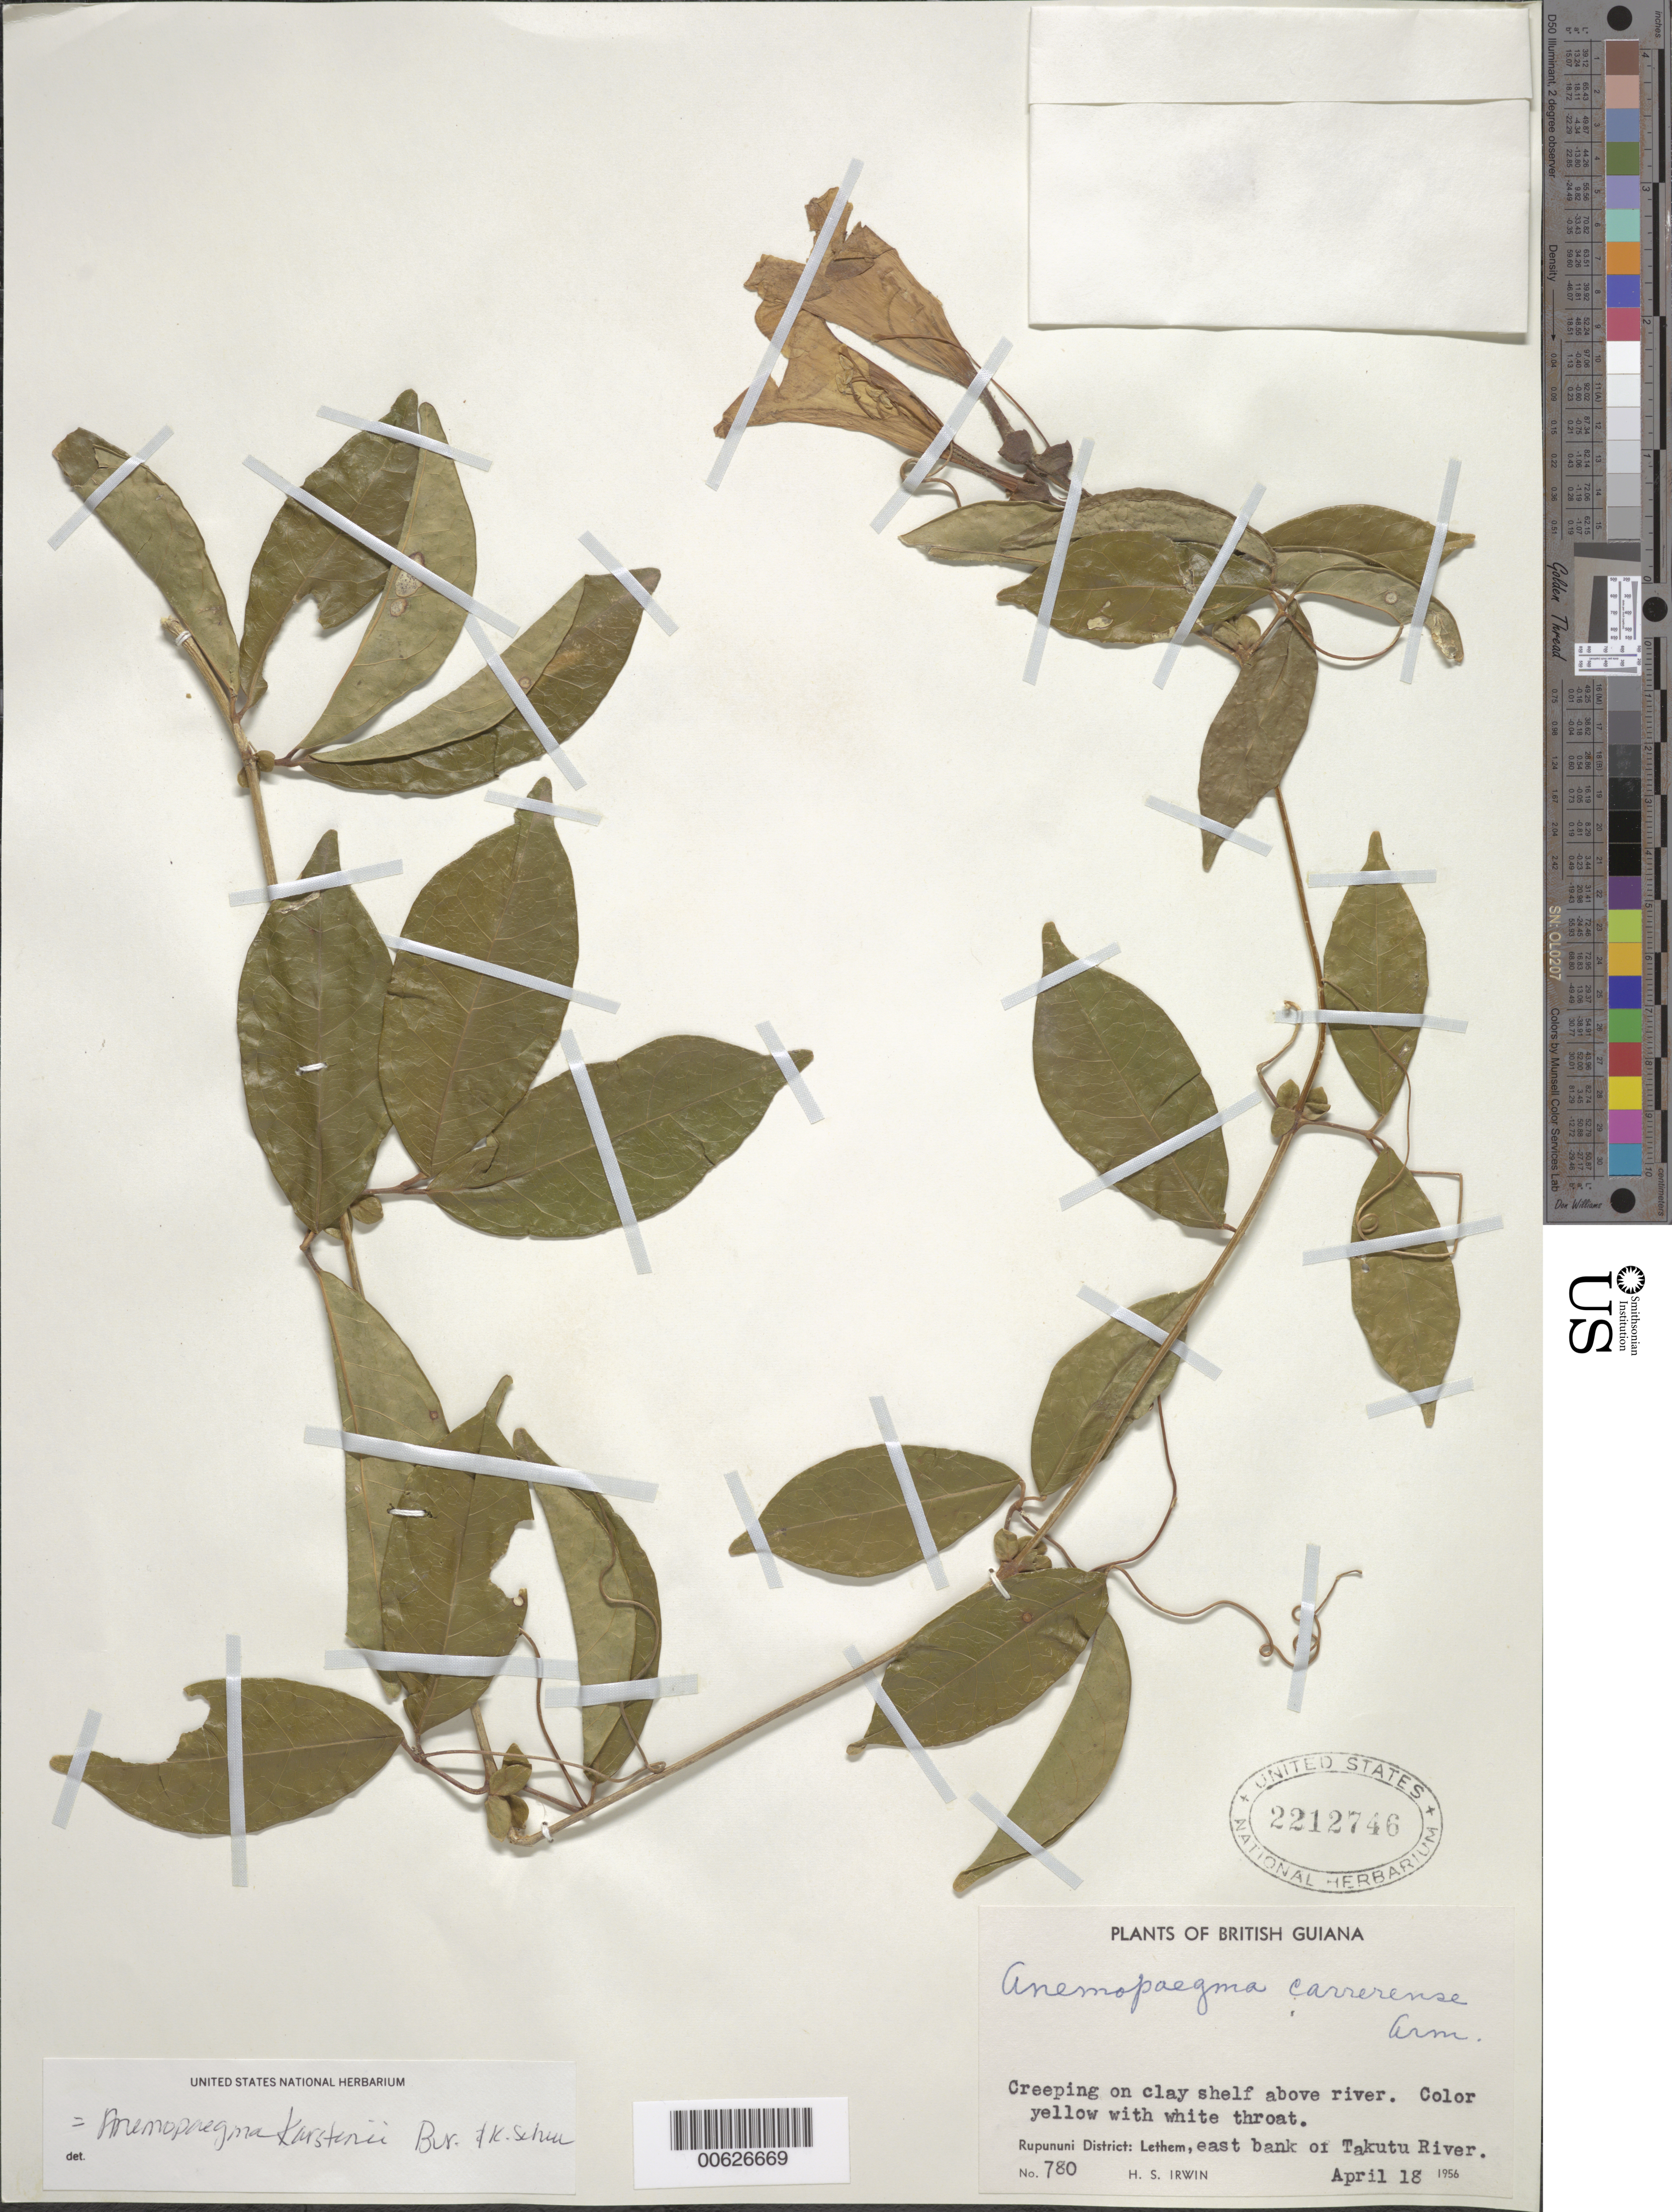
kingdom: Plantae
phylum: Tracheophyta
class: Magnoliopsida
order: Lamiales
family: Bignoniaceae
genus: Anemopaegma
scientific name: Anemopaegma karstenii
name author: Bureau & K. Schum.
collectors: H. Irwin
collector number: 780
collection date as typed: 18-Apr-56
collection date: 1956-04-18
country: Guyana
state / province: U. Takutu-U. Essequibo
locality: Lethem, near Takutu R., Rupununi Dist.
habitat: Creeping on clay shelf above river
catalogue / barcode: US 2212746